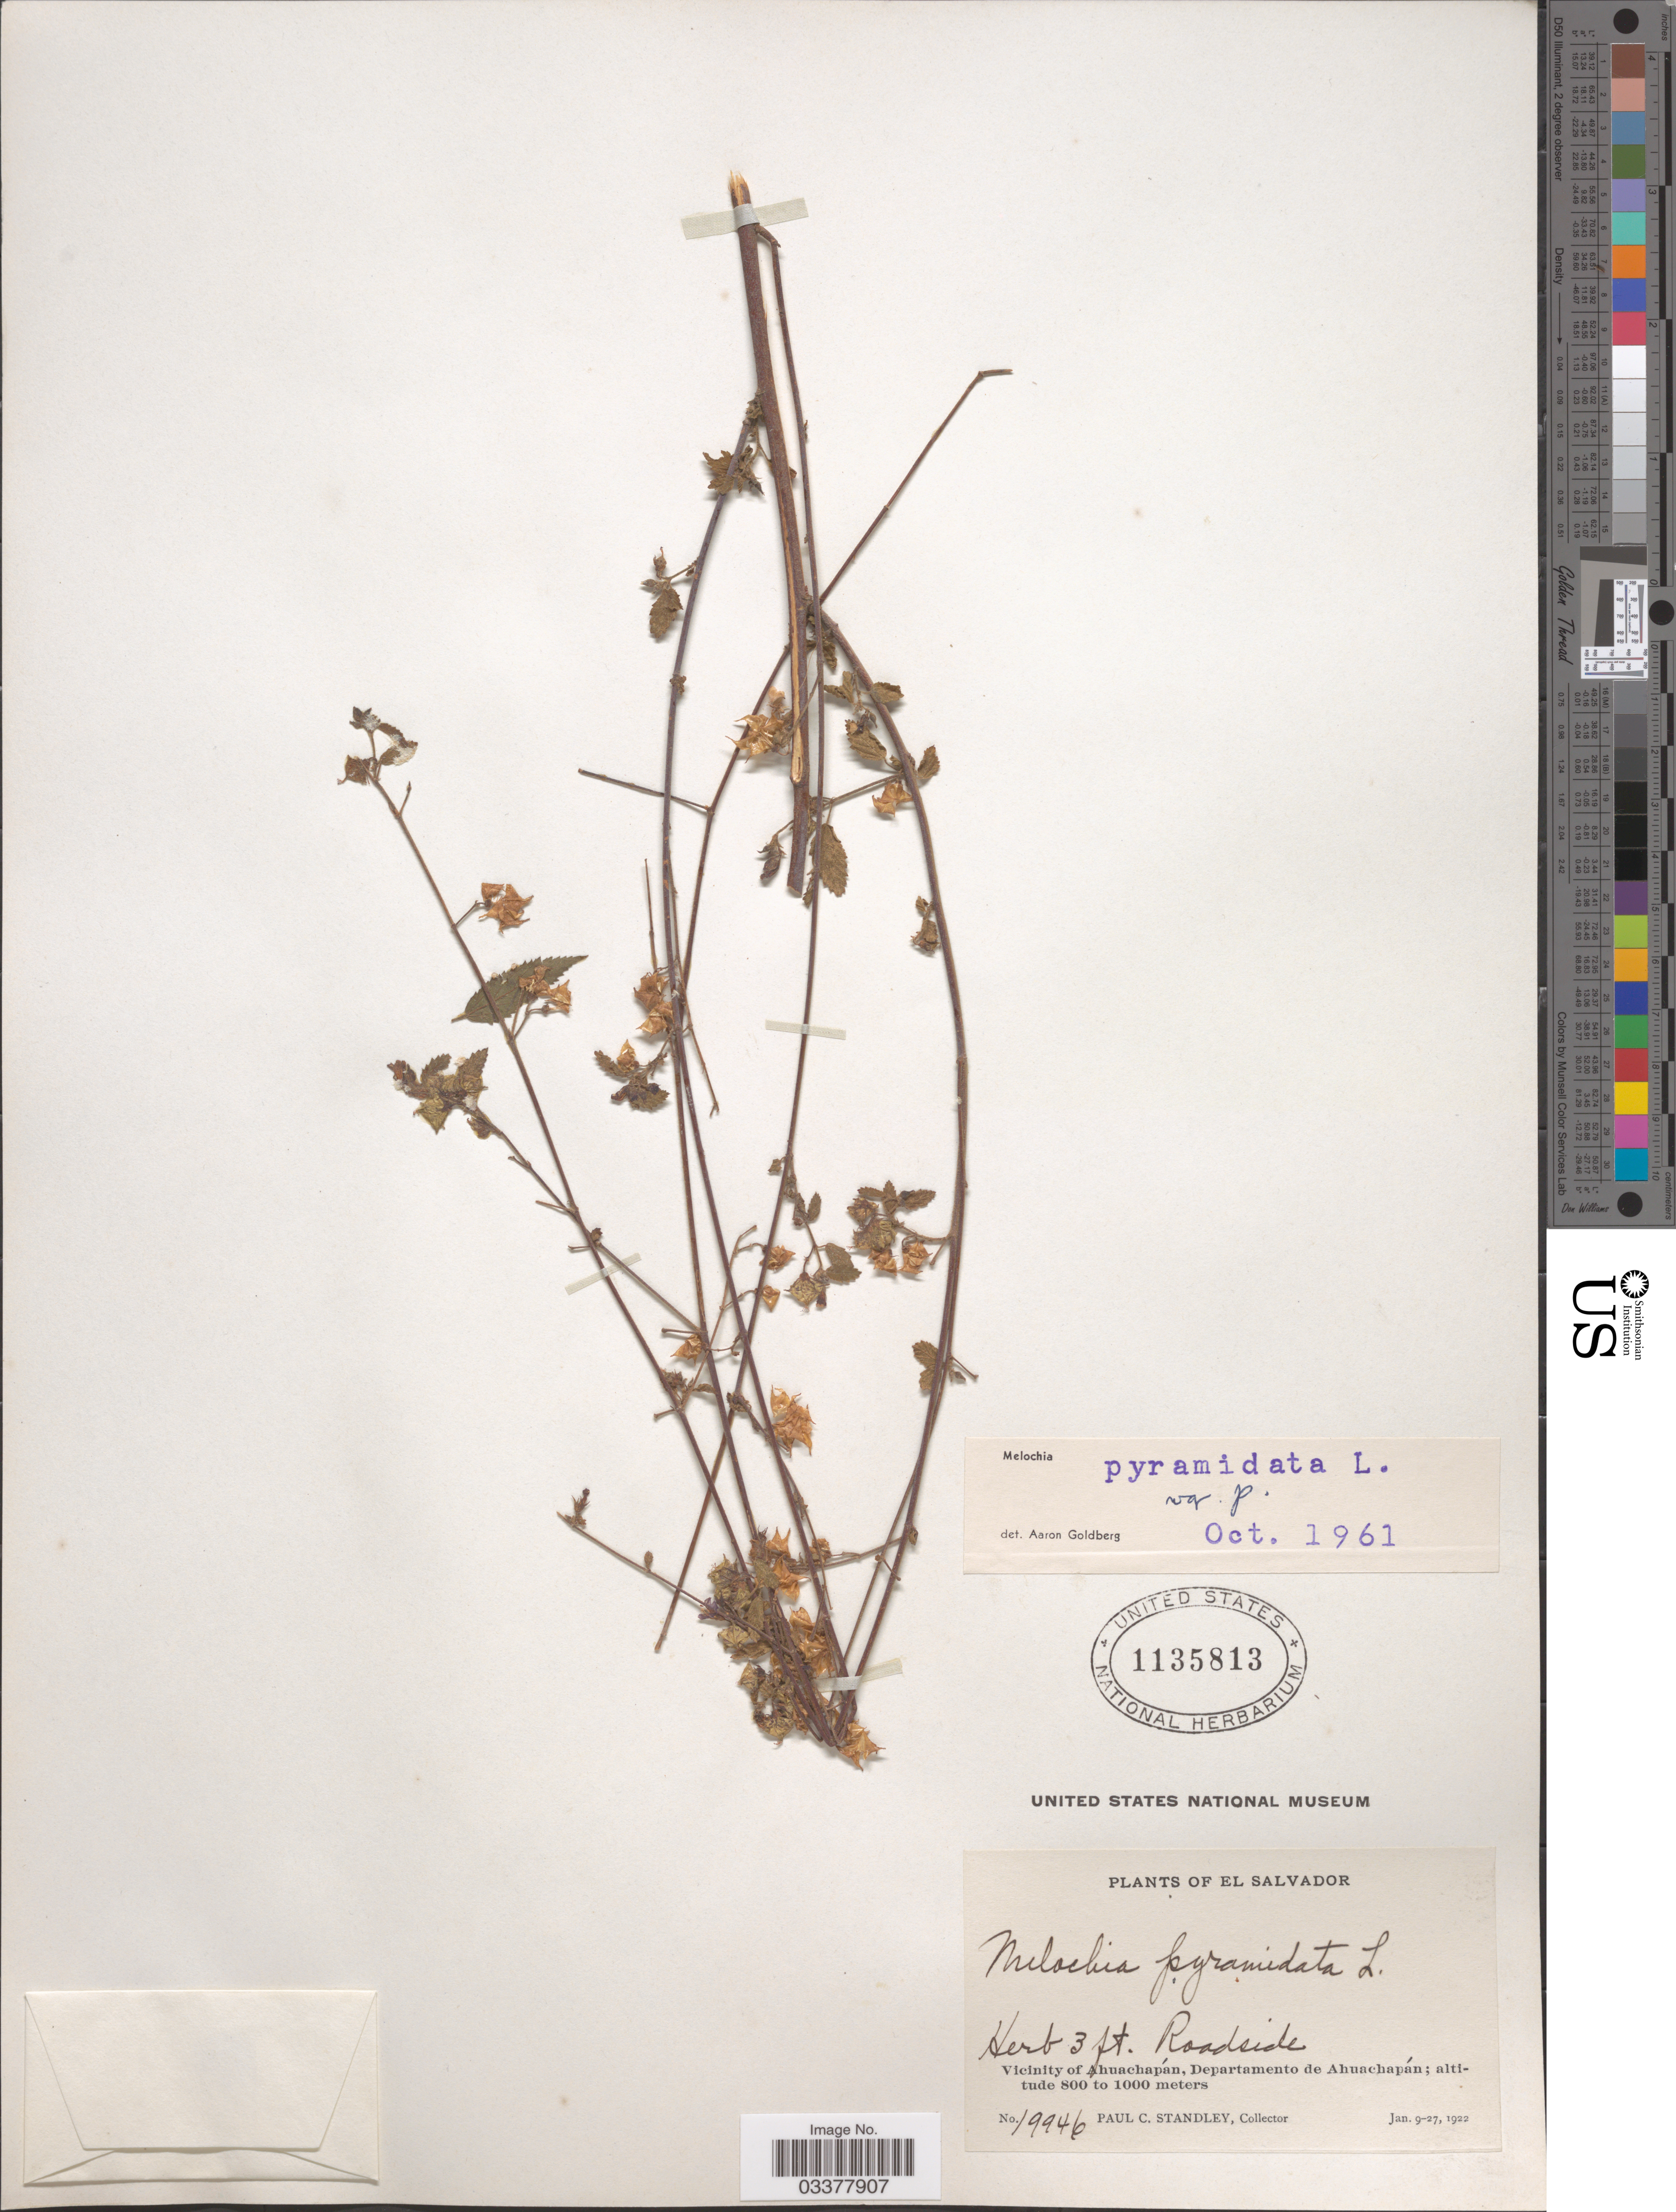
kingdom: Plantae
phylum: Tracheophyta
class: Magnoliopsida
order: Malvales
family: Malvaceae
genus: Melochia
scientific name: Melochia pyramidata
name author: L.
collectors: P. C. Standley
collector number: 19946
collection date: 1922-01-09/1922-01-27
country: El Salvador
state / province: Ahuachapan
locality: Vicinity of Ahuachapán, Departamento de Ahuachapán.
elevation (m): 800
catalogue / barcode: US 1135813